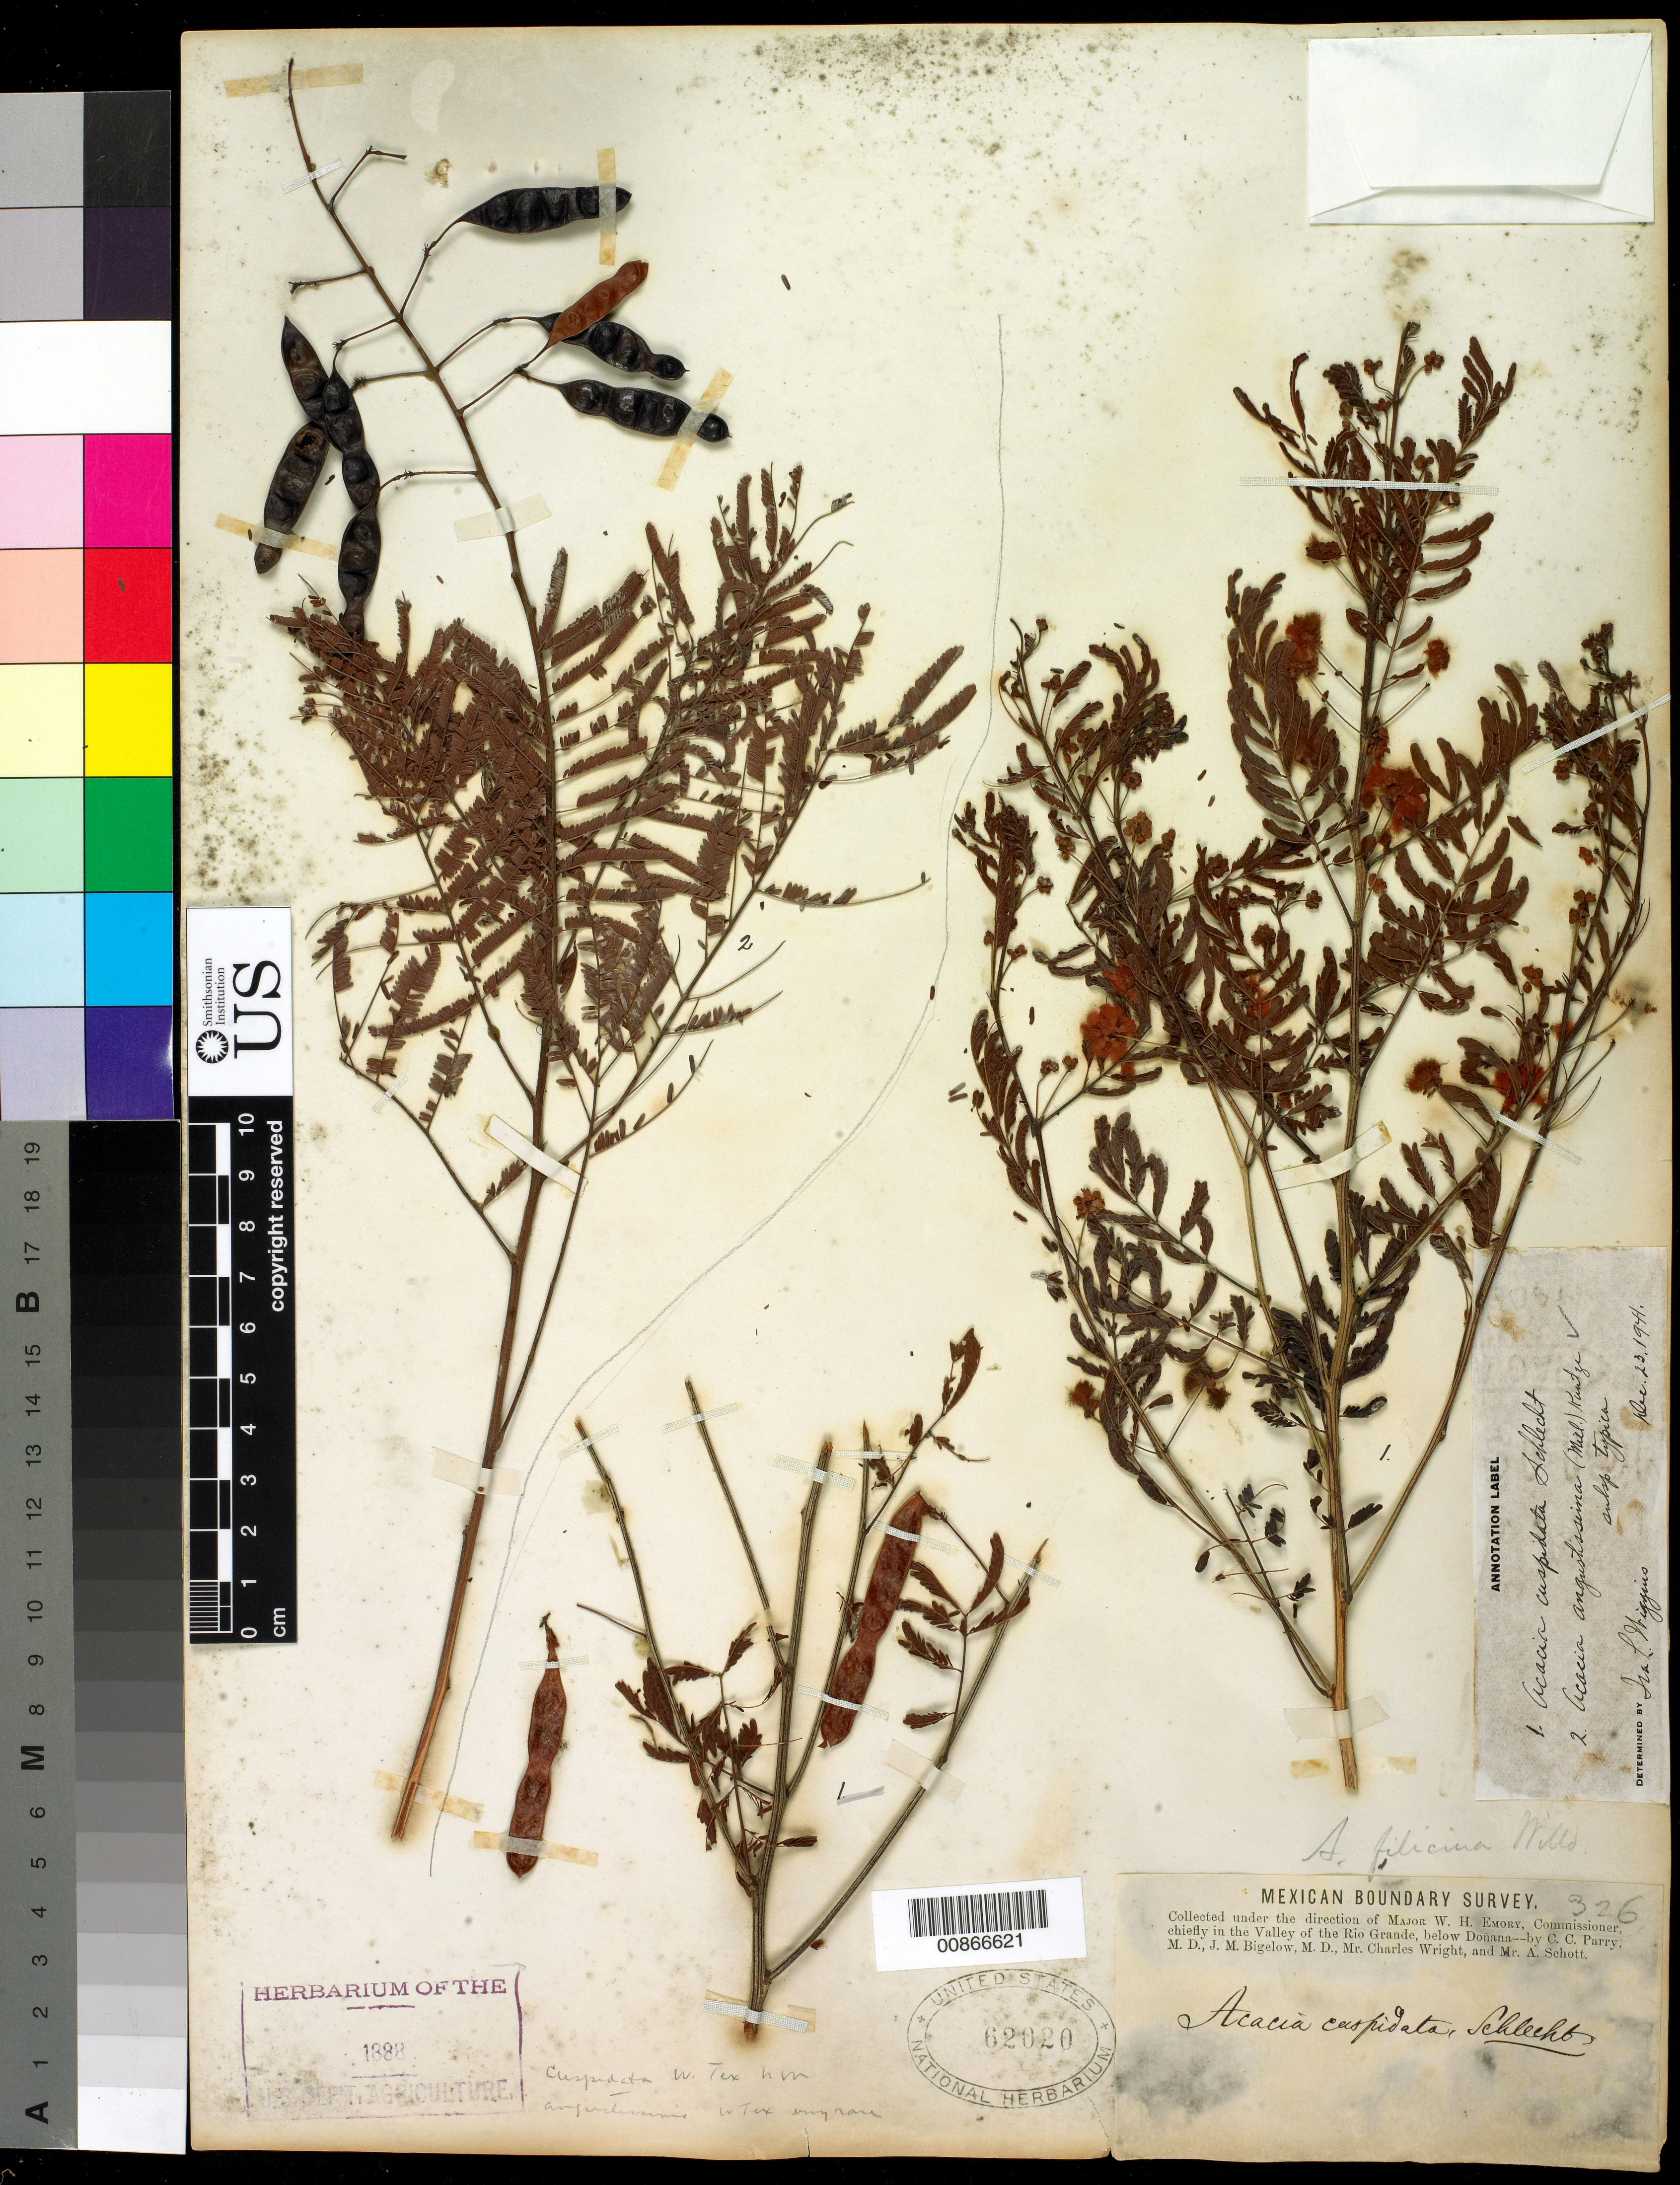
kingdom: Plantae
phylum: Tracheophyta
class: Magnoliopsida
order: Fabales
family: Fabaceae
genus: Acaciella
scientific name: Acaciella angustissima var. angustissima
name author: (Mill.) Britton & Rose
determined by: Strong, M. T., (US), Smithsonian Institution - National Museum of Natural History (UNITED STATES)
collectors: C. C. Parry, J. M. Bigelow, C. Wright & A. C. V. Schott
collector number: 326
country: United States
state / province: New Mexico / Texas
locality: Valley of the Rio Grande, below Doñana.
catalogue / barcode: US 62020